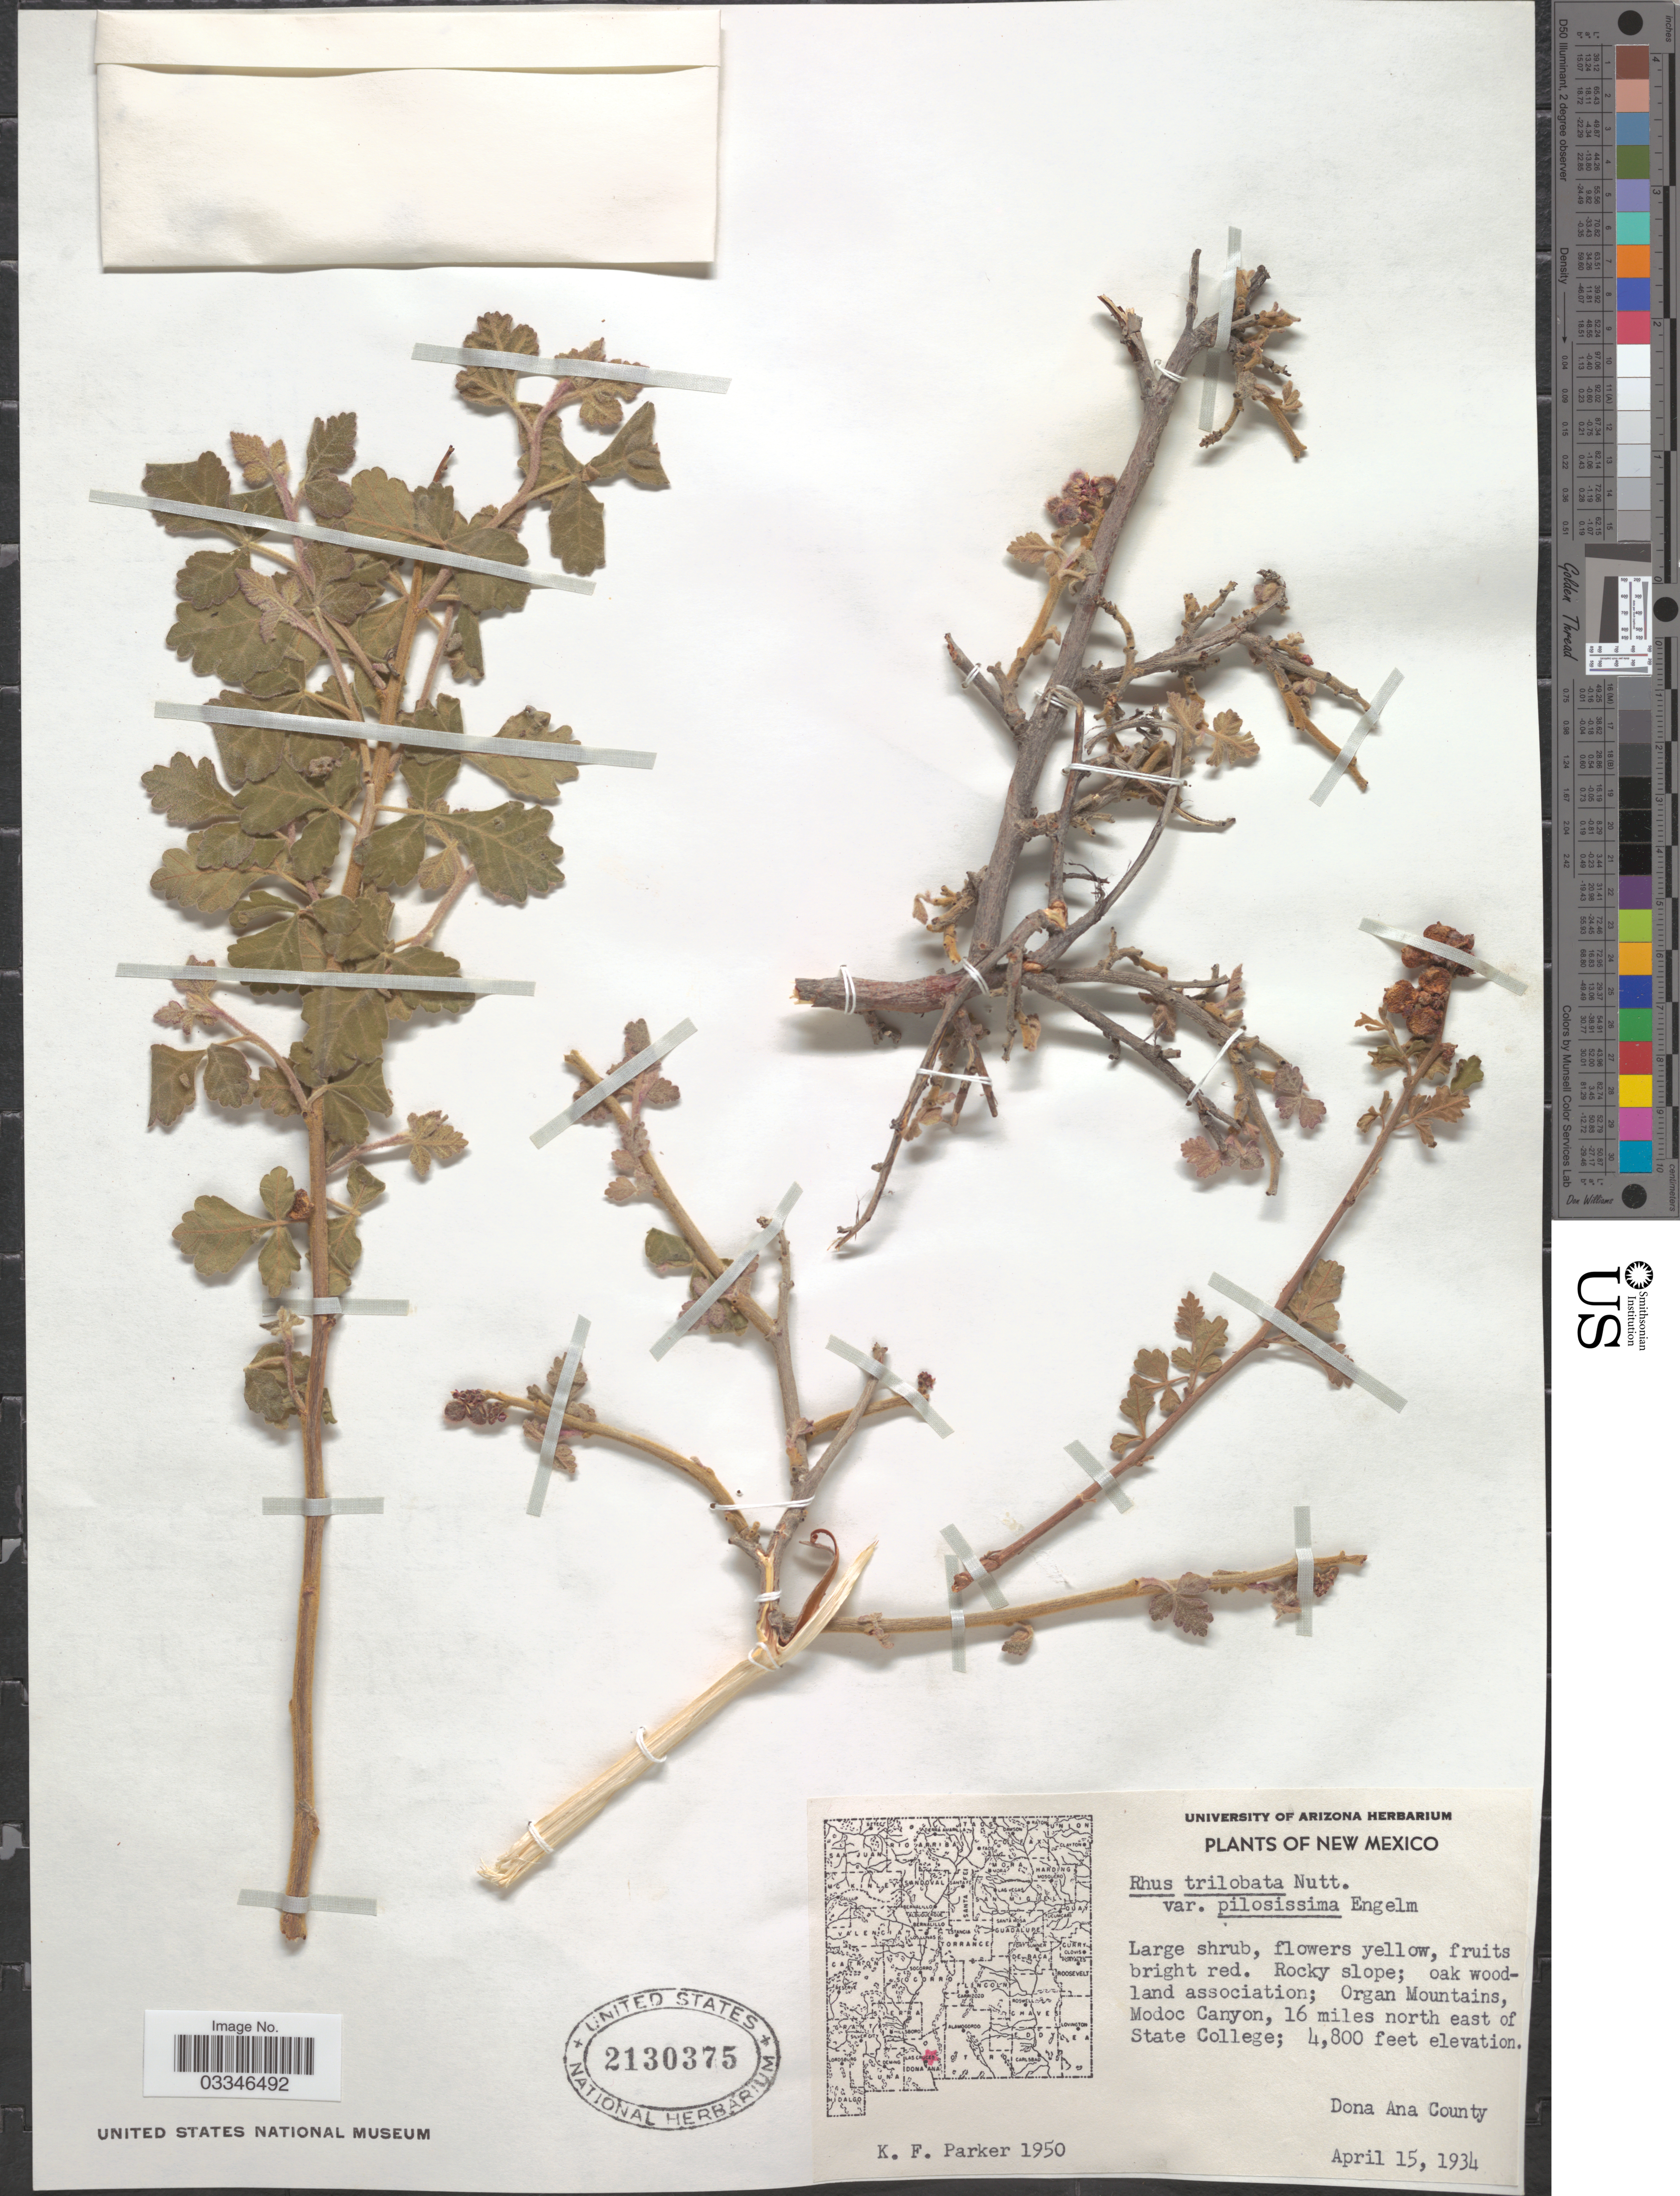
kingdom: Plantae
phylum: Tracheophyta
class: Magnoliopsida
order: Sapindales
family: Anacardiaceae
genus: Rhus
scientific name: Rhus trilobata var. pilosissima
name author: Engl.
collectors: K. F. Parker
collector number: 1950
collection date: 1934-04-15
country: United States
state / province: New Mexico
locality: Organ Mountains, Modoc County, 16 miles north east of State College, Dona Ana County.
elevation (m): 1463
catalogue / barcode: US 2130375